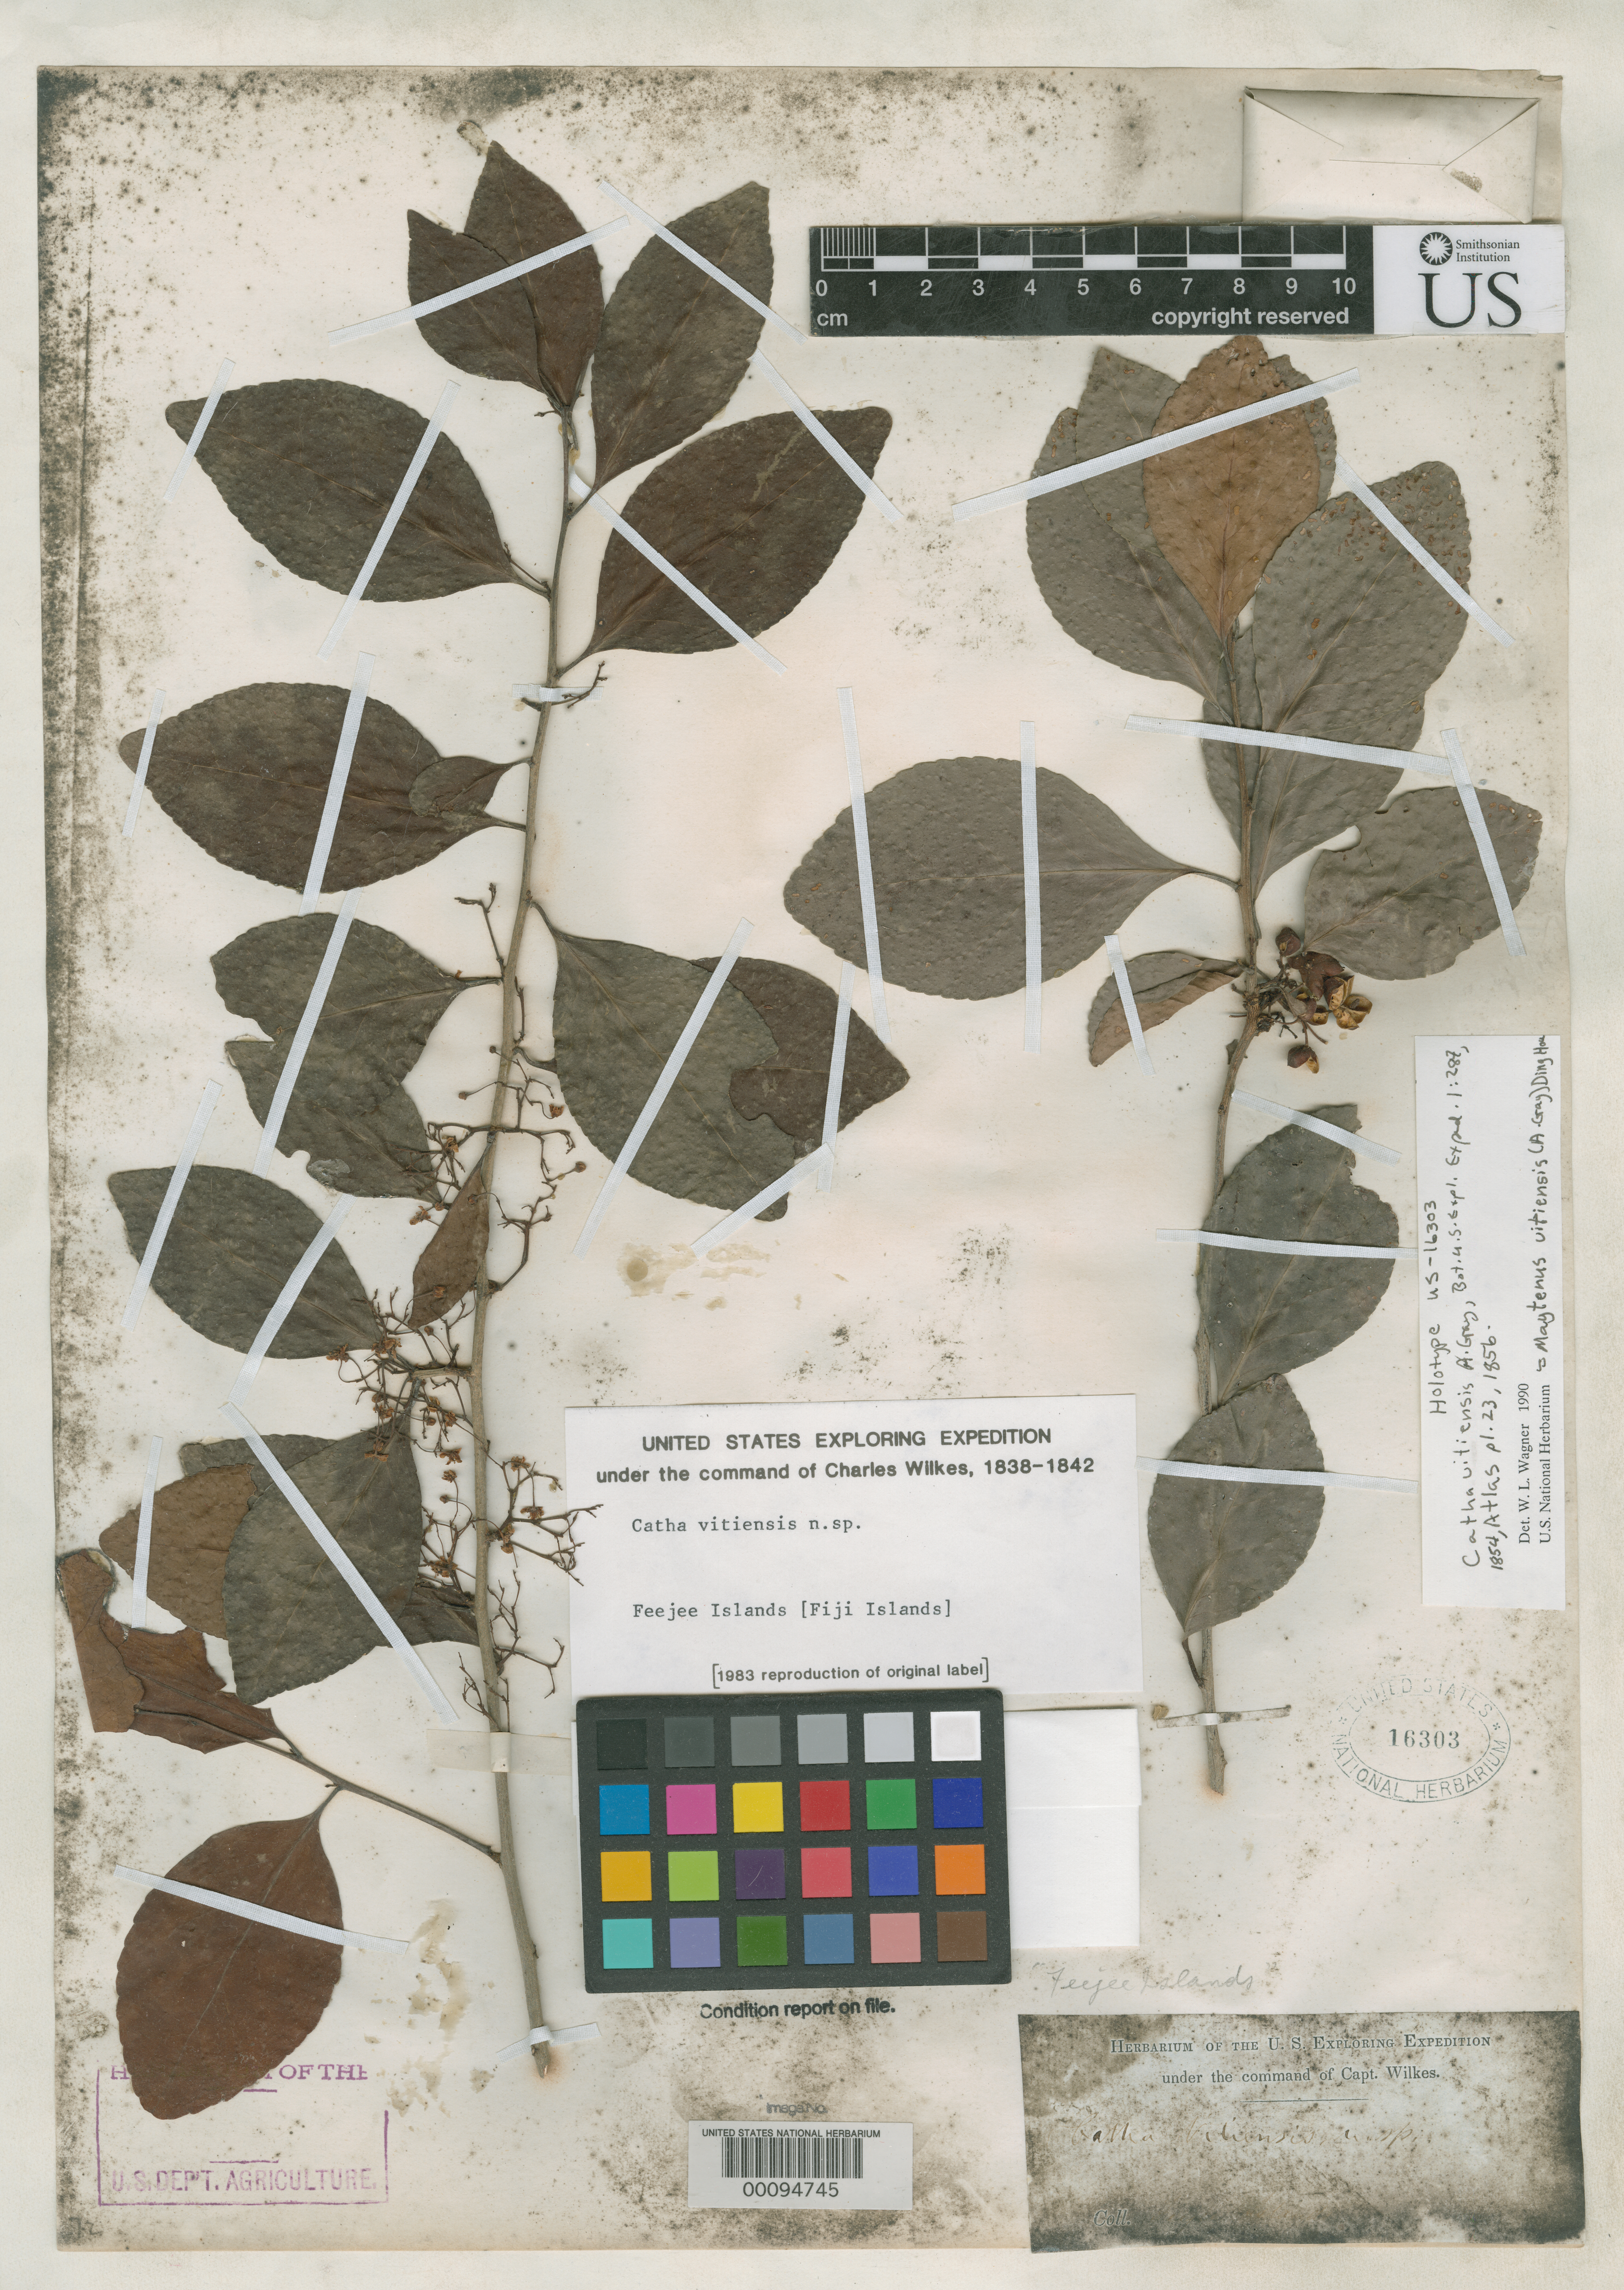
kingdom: Plantae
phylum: Tracheophyta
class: Magnoliopsida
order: Celastrales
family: Celastraceae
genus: Catha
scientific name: Catha vitiensis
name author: A. Gray in Wilkes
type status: Holotype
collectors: Wilkes Explor. Exped.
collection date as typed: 1838 to -- --- 1842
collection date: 1838/1842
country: Fiji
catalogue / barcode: US 16303